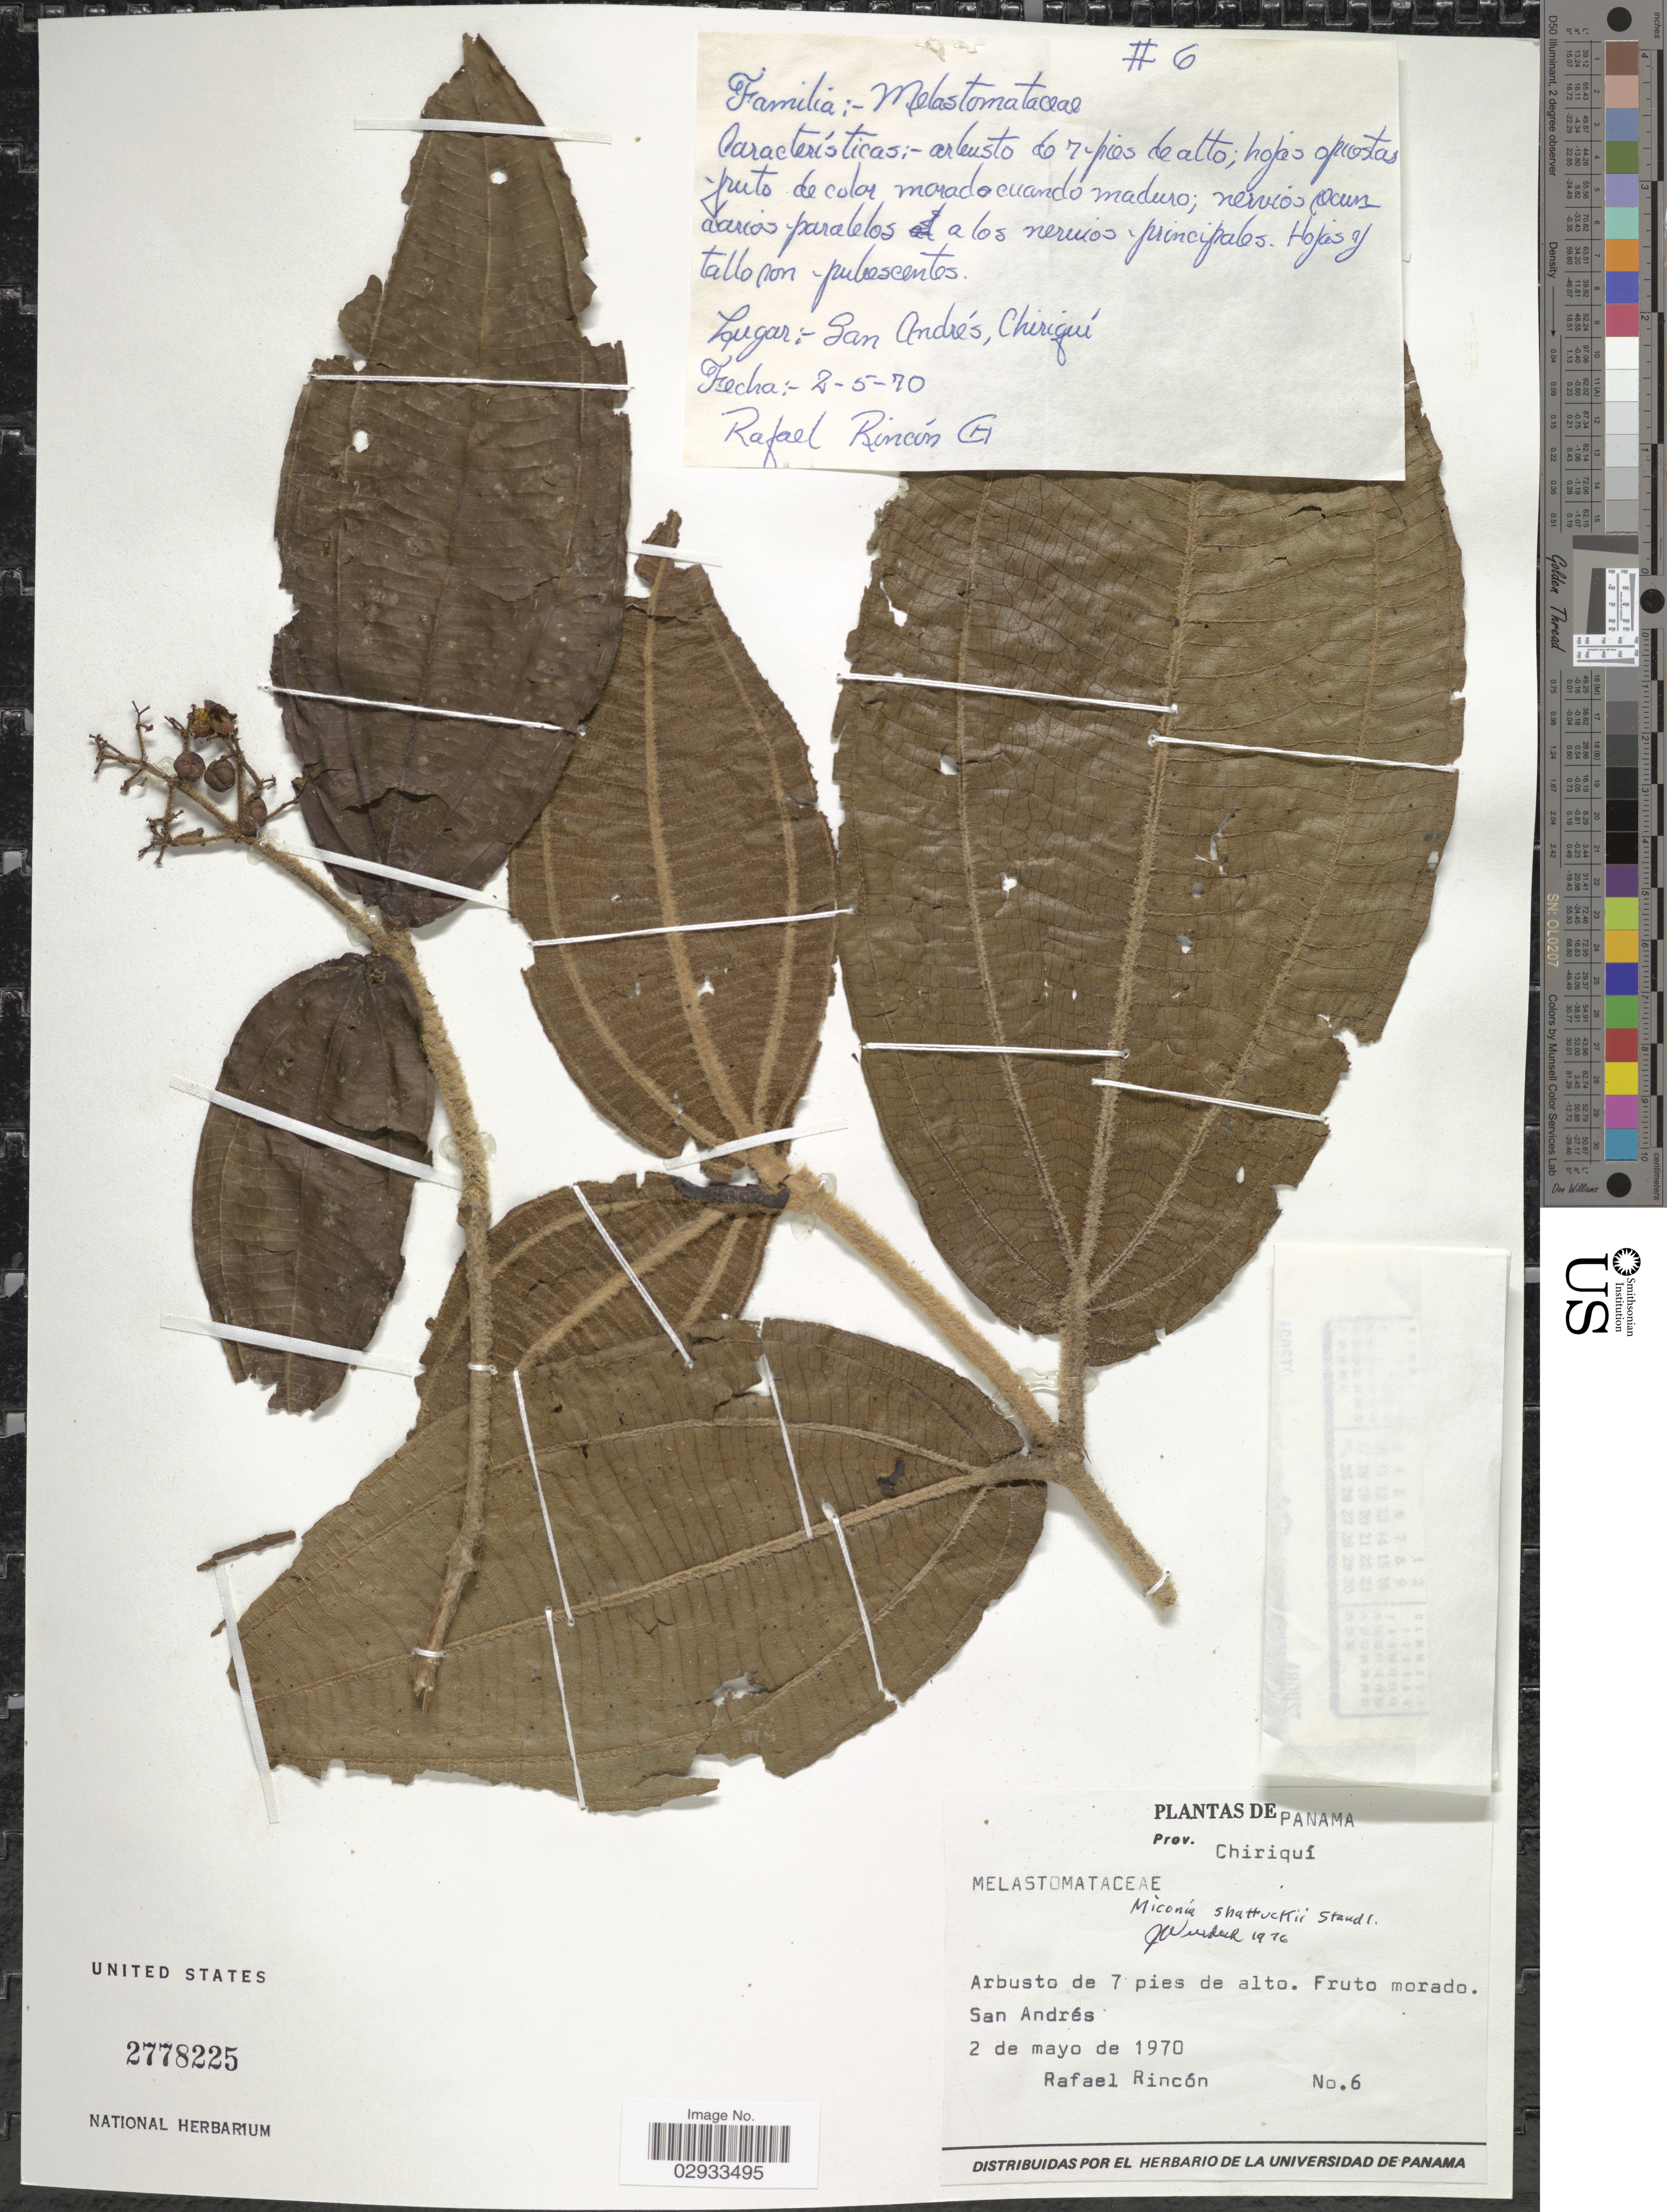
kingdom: Plantae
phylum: Tracheophyta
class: Magnoliopsida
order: Myrtales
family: Melastomataceae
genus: Miconia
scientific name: Miconia shattuckii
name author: Standl.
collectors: R. Rincon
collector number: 6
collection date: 1970-05-02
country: Panama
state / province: Chiriqui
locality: San Andrés.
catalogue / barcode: US 2778225